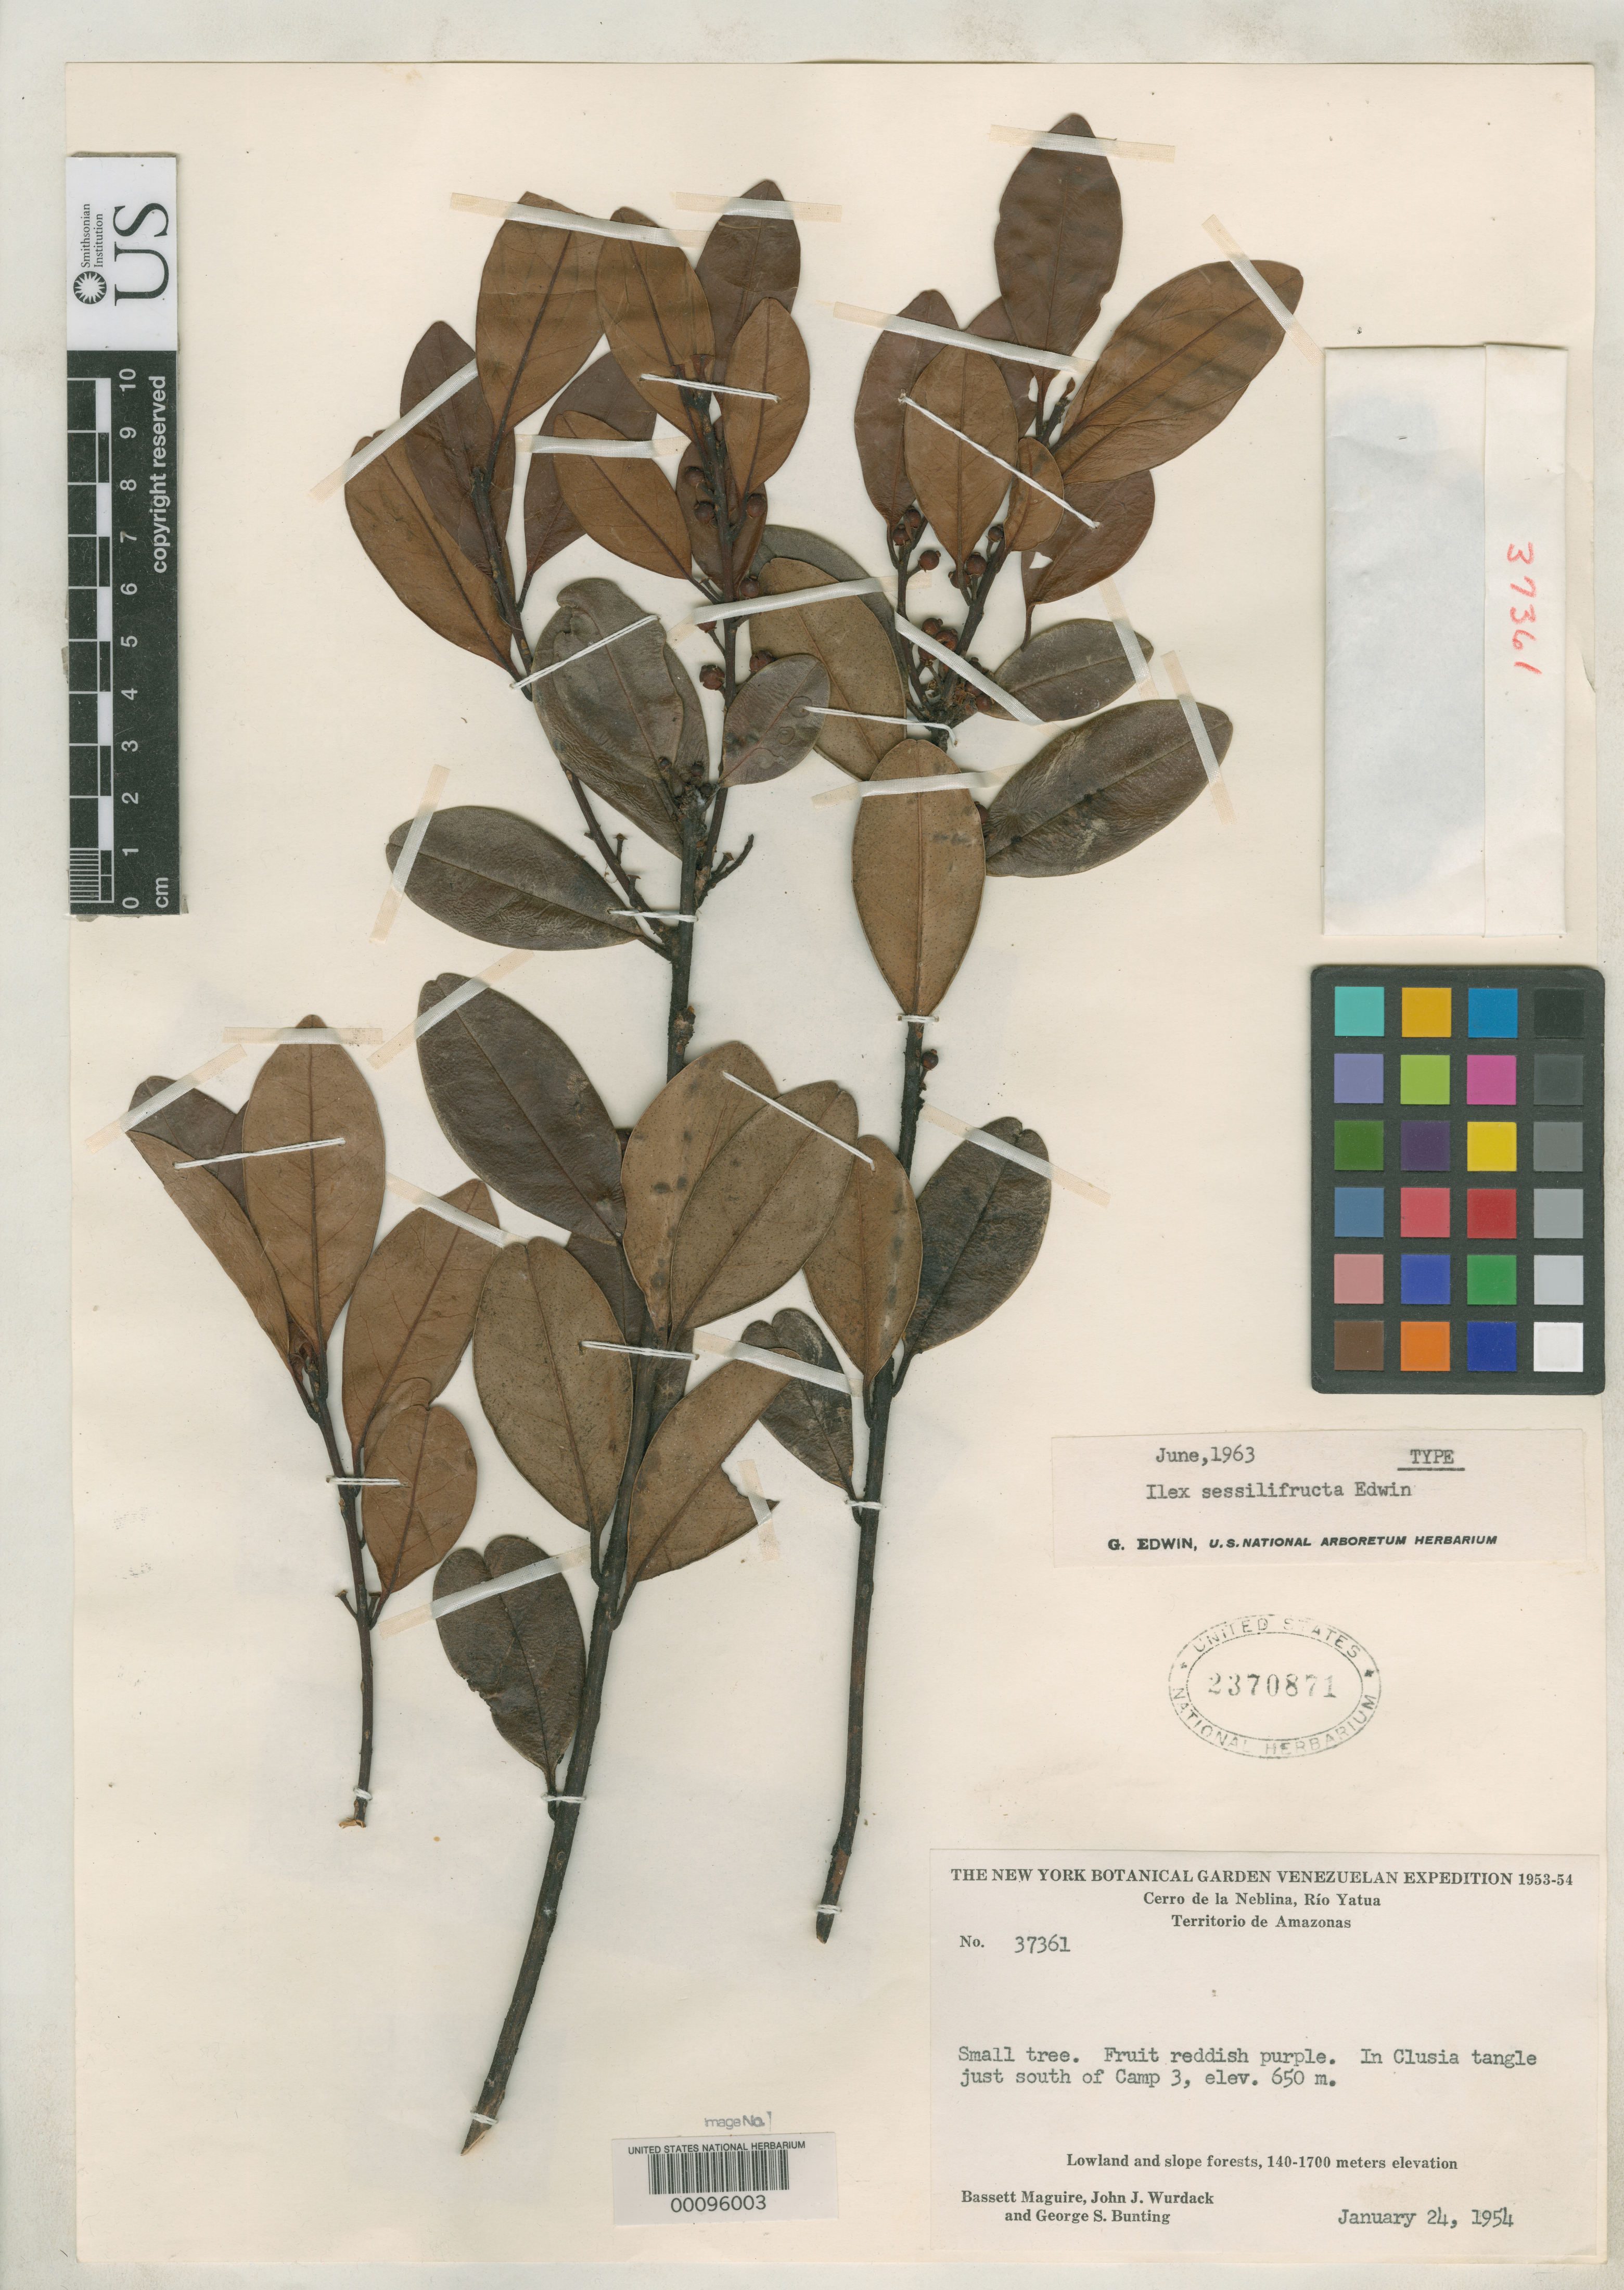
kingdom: Plantae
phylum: Tracheophyta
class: Magnoliopsida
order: Aquifoliales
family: Aquifoliaceae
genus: Ilex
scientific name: Ilex sessilifructa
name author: Edwin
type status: Holotype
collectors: B. Maguire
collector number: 37361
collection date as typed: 24 Jan 1954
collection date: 1954-01-24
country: Venezuela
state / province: Amazonas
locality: Cerro Neblina.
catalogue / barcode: US 2370871